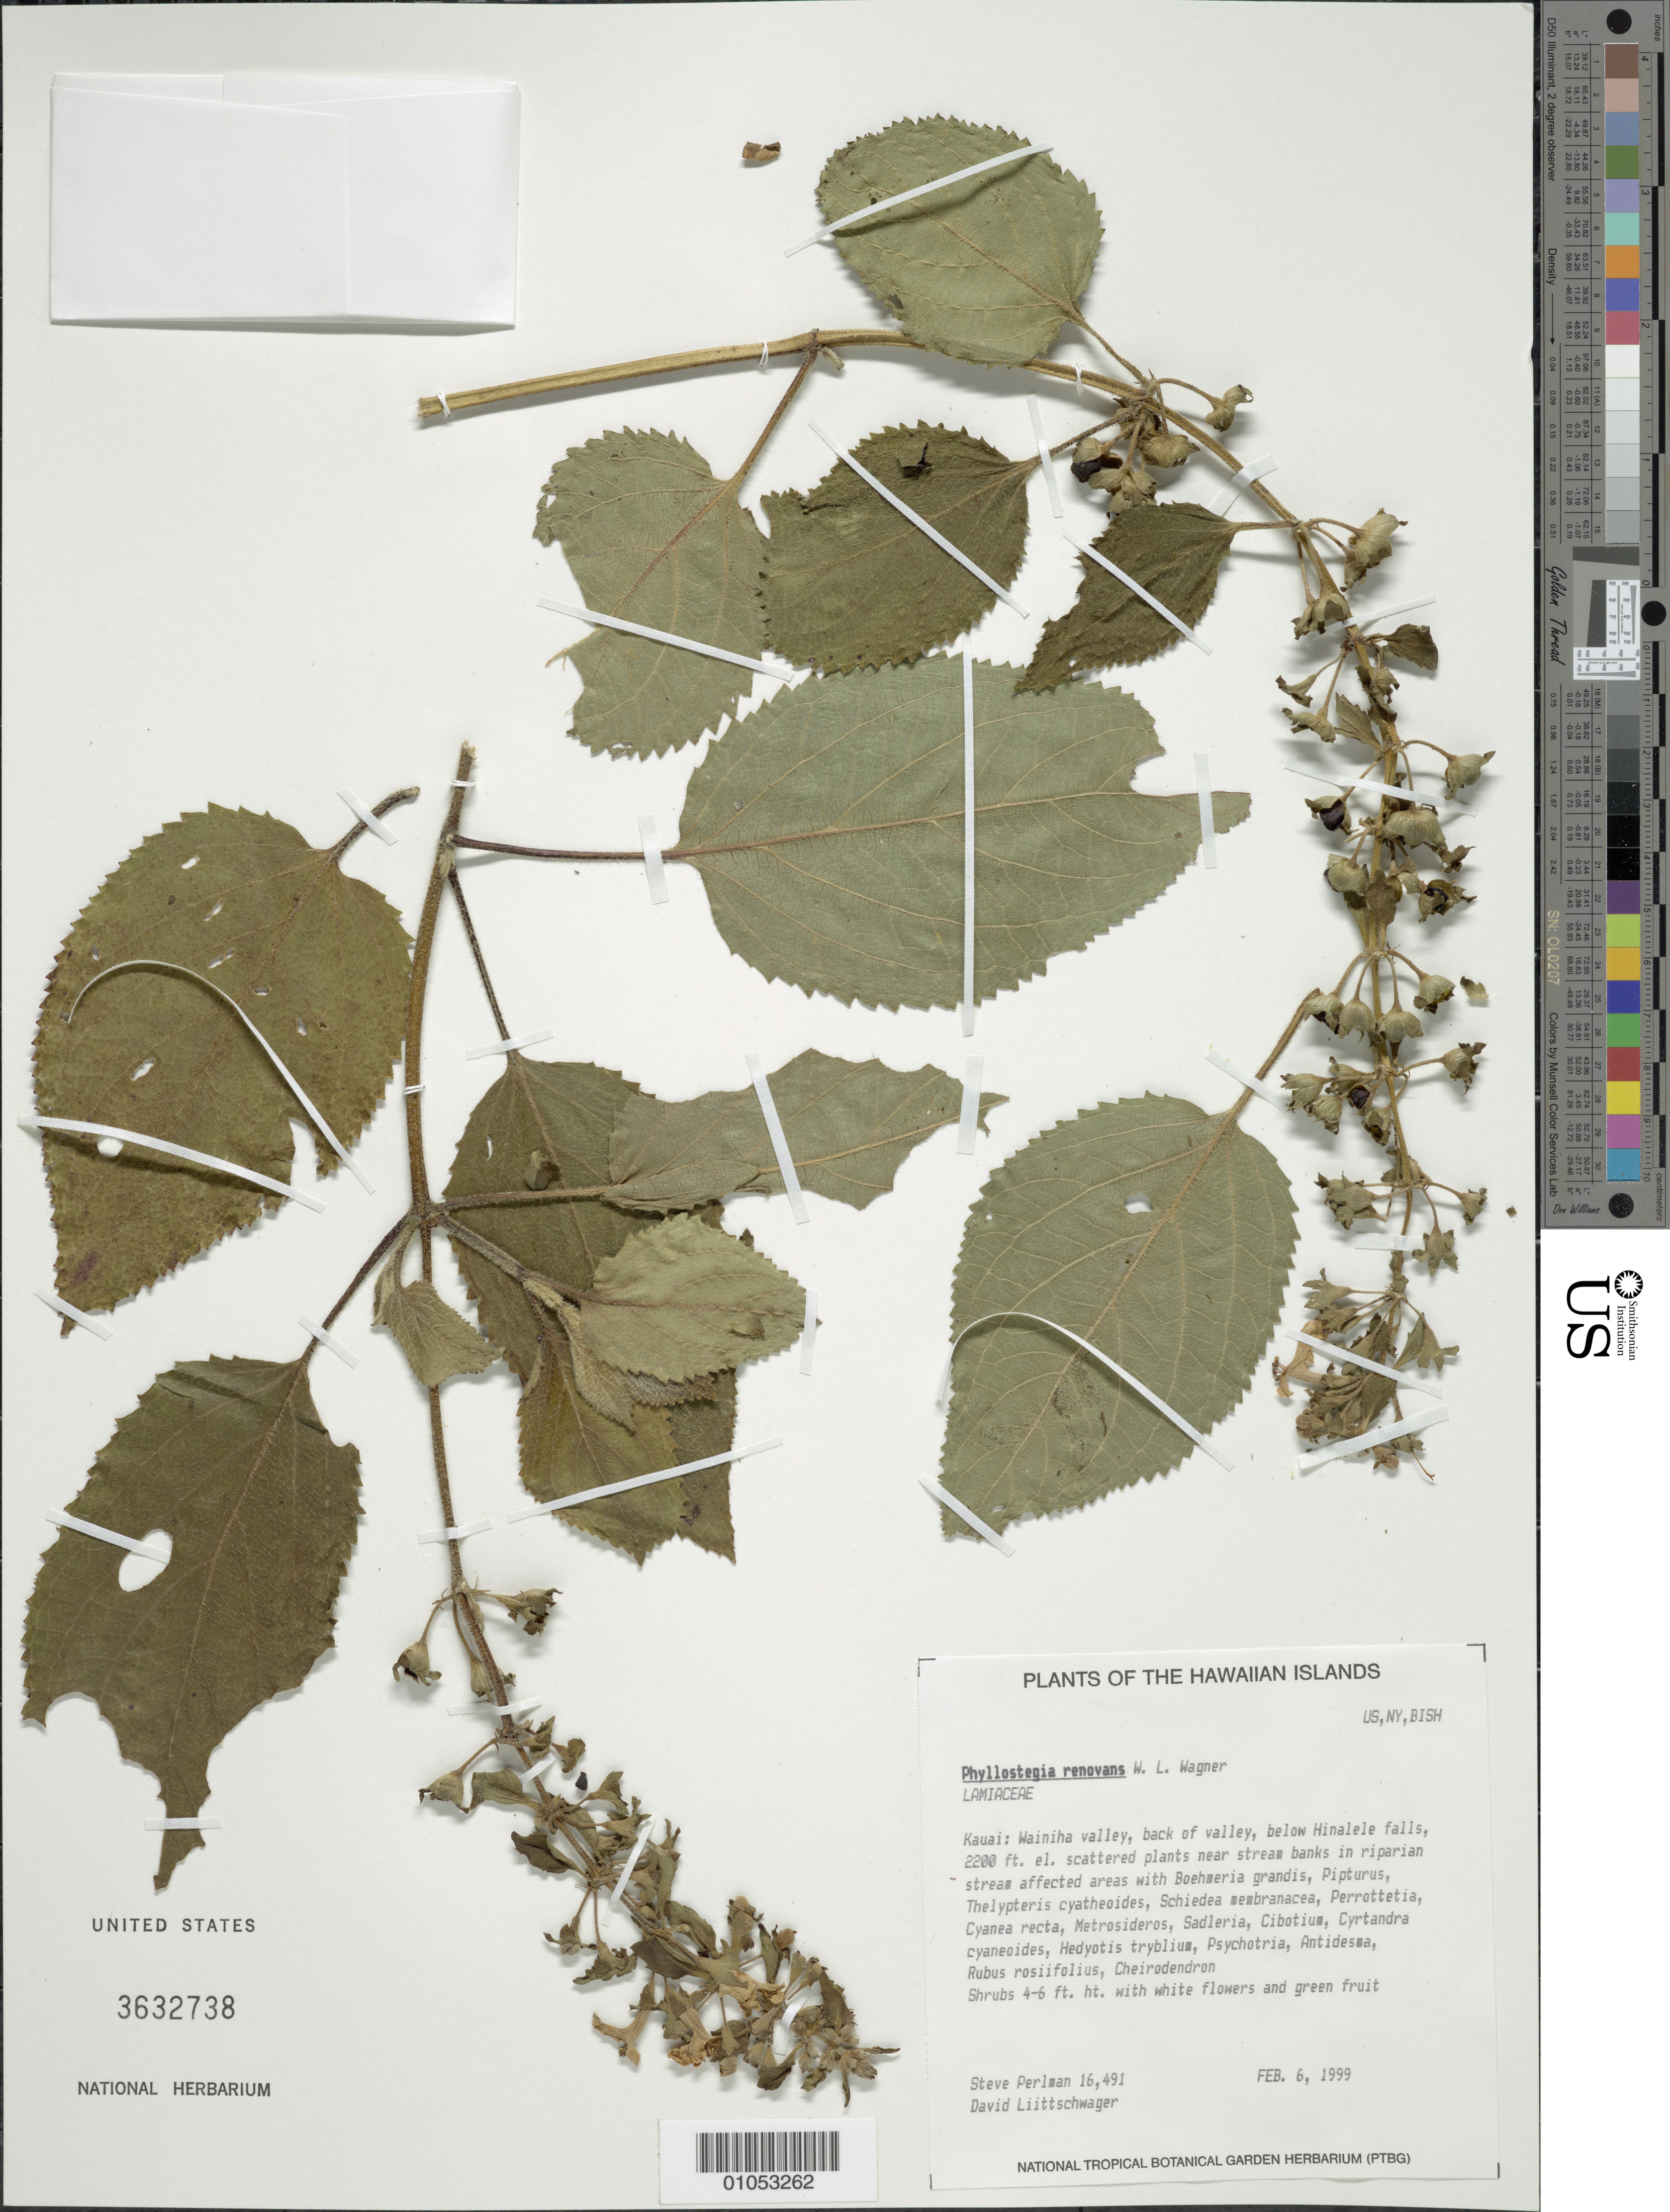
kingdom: Plantae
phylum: Tracheophyta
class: Magnoliopsida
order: Lamiales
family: Lamiaceae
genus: Phyllostegia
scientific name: Phyllostegia renovans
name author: W.L. Wagner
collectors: S. P. Perlman & D. Liittschwager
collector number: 16491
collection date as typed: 6 Feb 1999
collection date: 1999-02-06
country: United States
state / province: Hawaii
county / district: Kauai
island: Kaua'i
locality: Wainiha Valley, back of valley below Hinalele Falls.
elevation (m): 671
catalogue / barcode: US 3632738